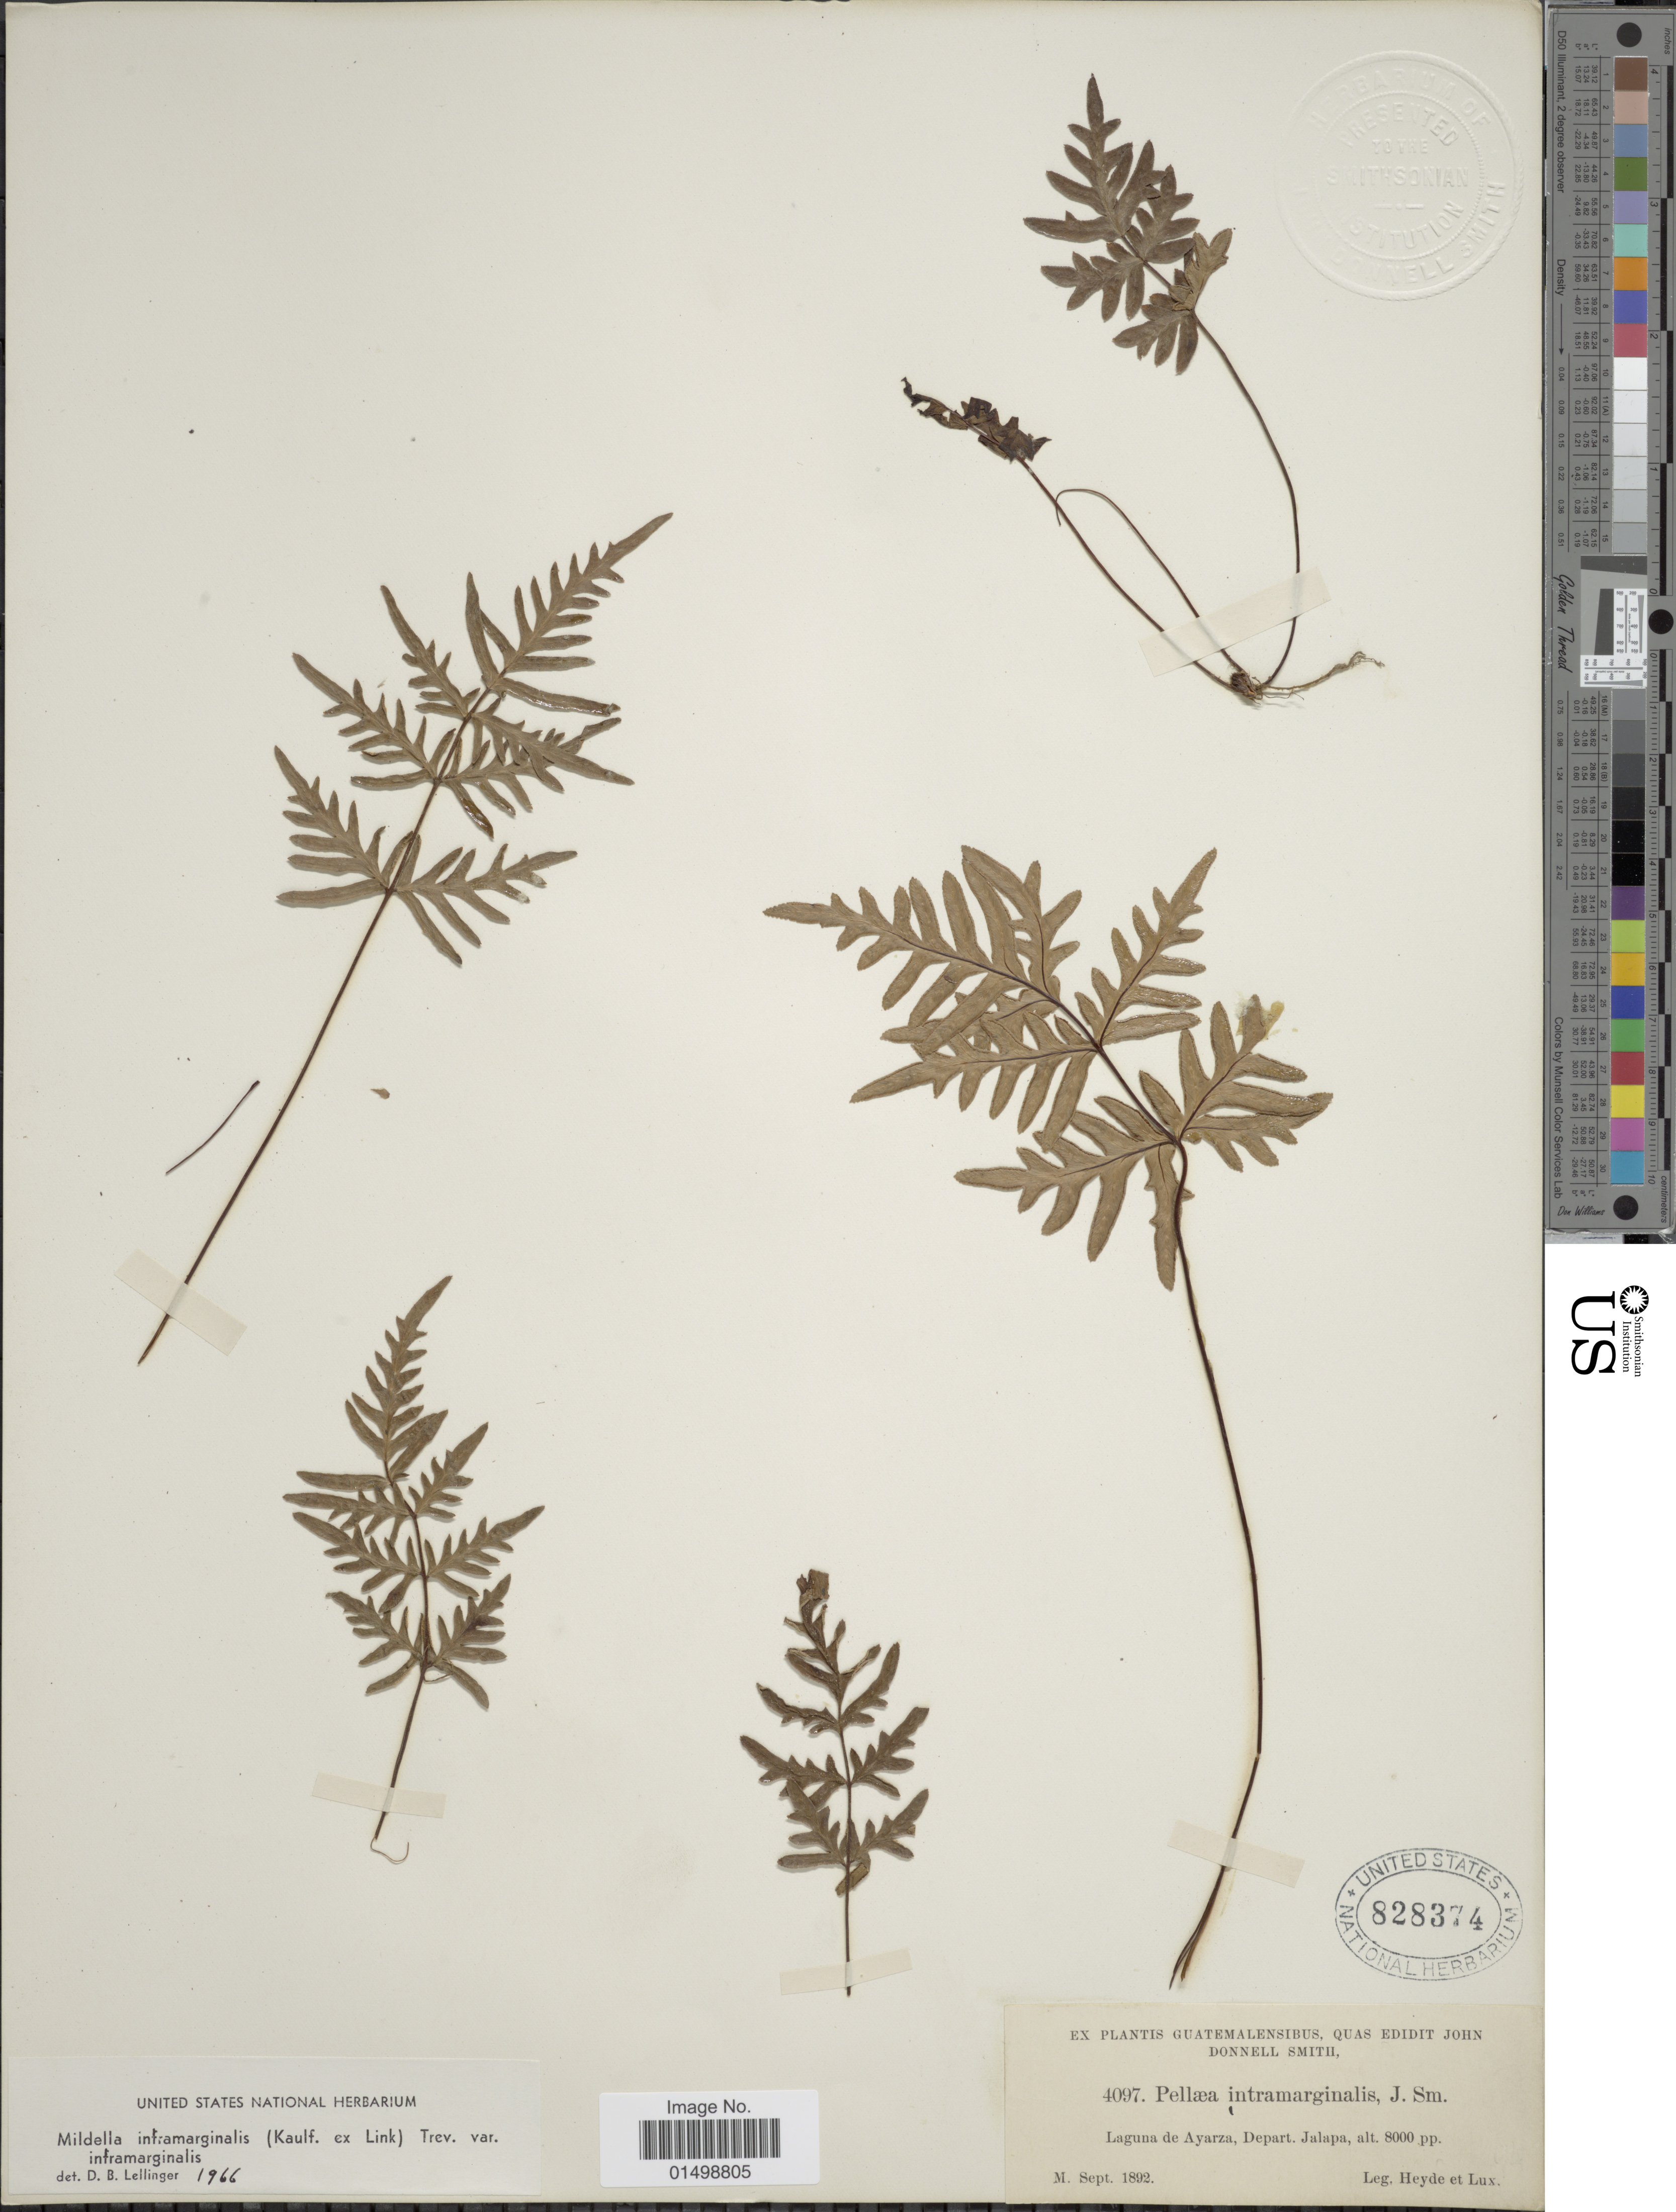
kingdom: Plantae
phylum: Tracheophyta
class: Polypodiopsida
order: Polypodiales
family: Pteridaceae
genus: Cheilanthes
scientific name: Cheilanthes intramarginalis var. intramarginalis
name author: (Kaulf.) Hook.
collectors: Heyde & Lux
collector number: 4097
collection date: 1892-09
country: Guatemala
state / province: Jalapa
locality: Laguna de Ayarza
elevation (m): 2438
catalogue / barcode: US 828374